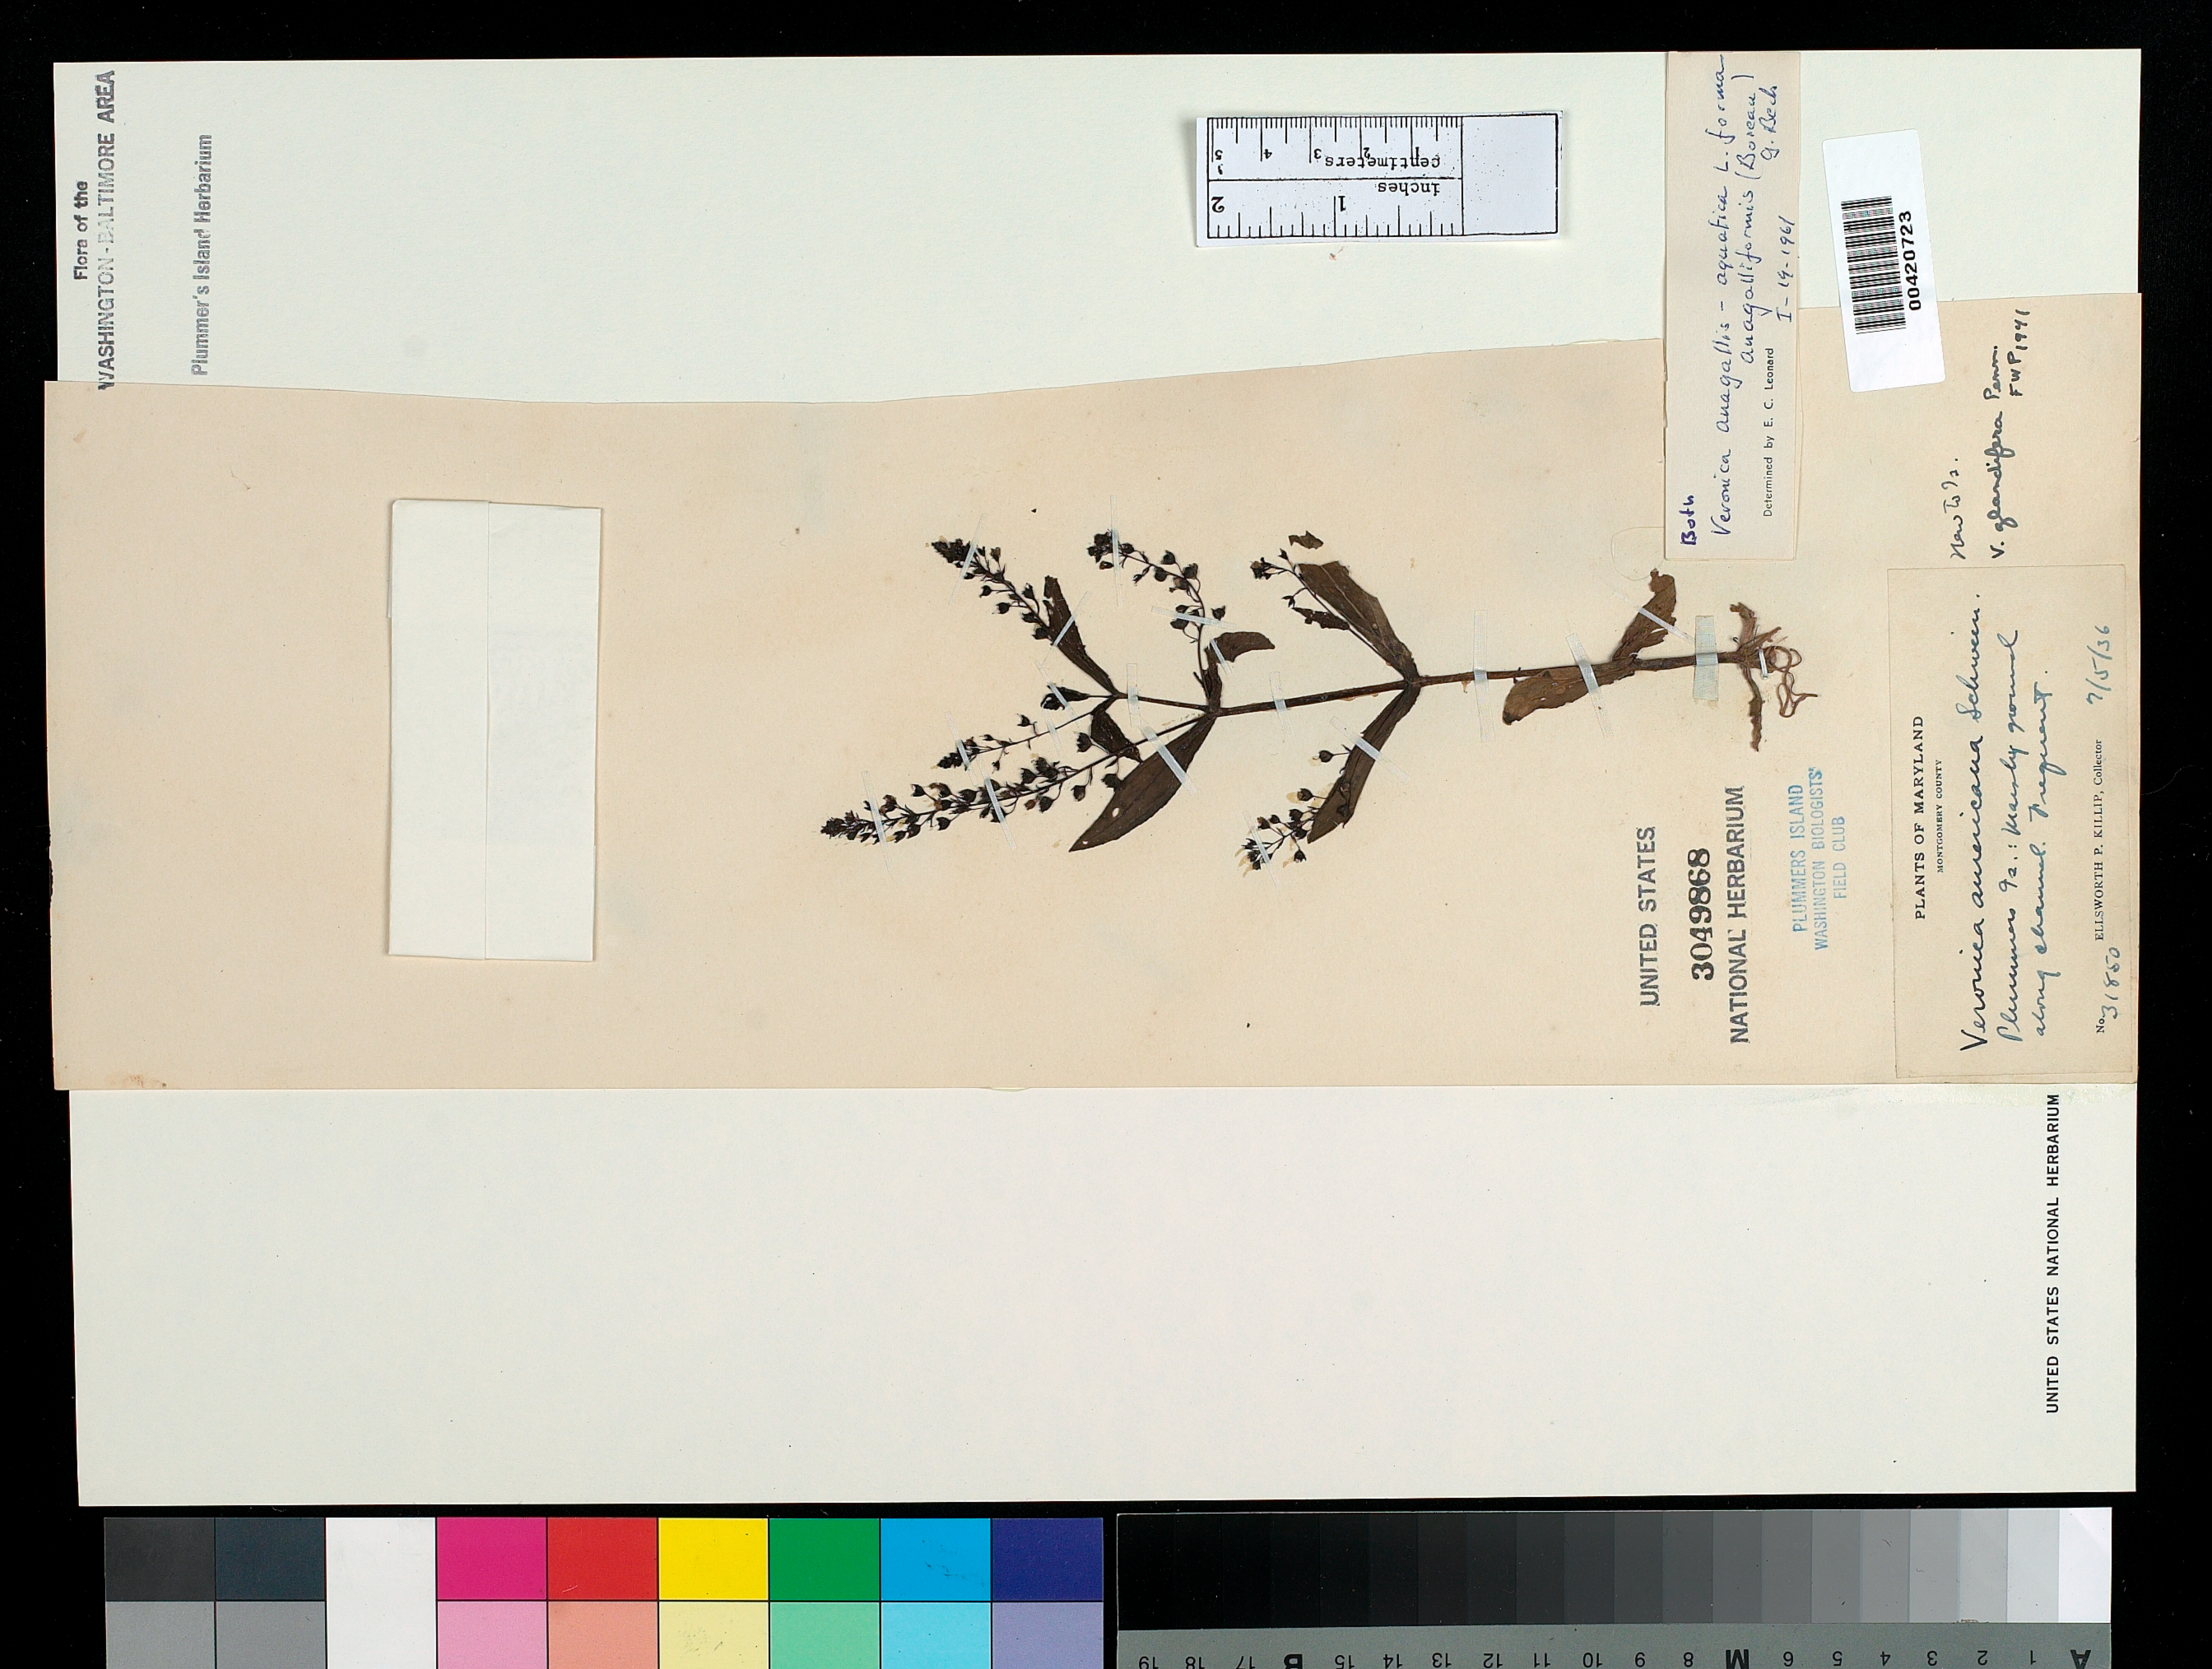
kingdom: Plantae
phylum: Tracheophyta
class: Magnoliopsida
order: Lamiales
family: Plantaginaceae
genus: Veronica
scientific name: Veronica anagallis-aquatica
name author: L.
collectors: E. P. Killip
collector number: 31850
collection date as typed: Jul 1936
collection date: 1936-07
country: United States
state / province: Maryland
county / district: Montgomery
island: Plummers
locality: Plummer's Island; along Channel C. & O. Canal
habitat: Marshy ground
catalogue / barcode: US 3049868